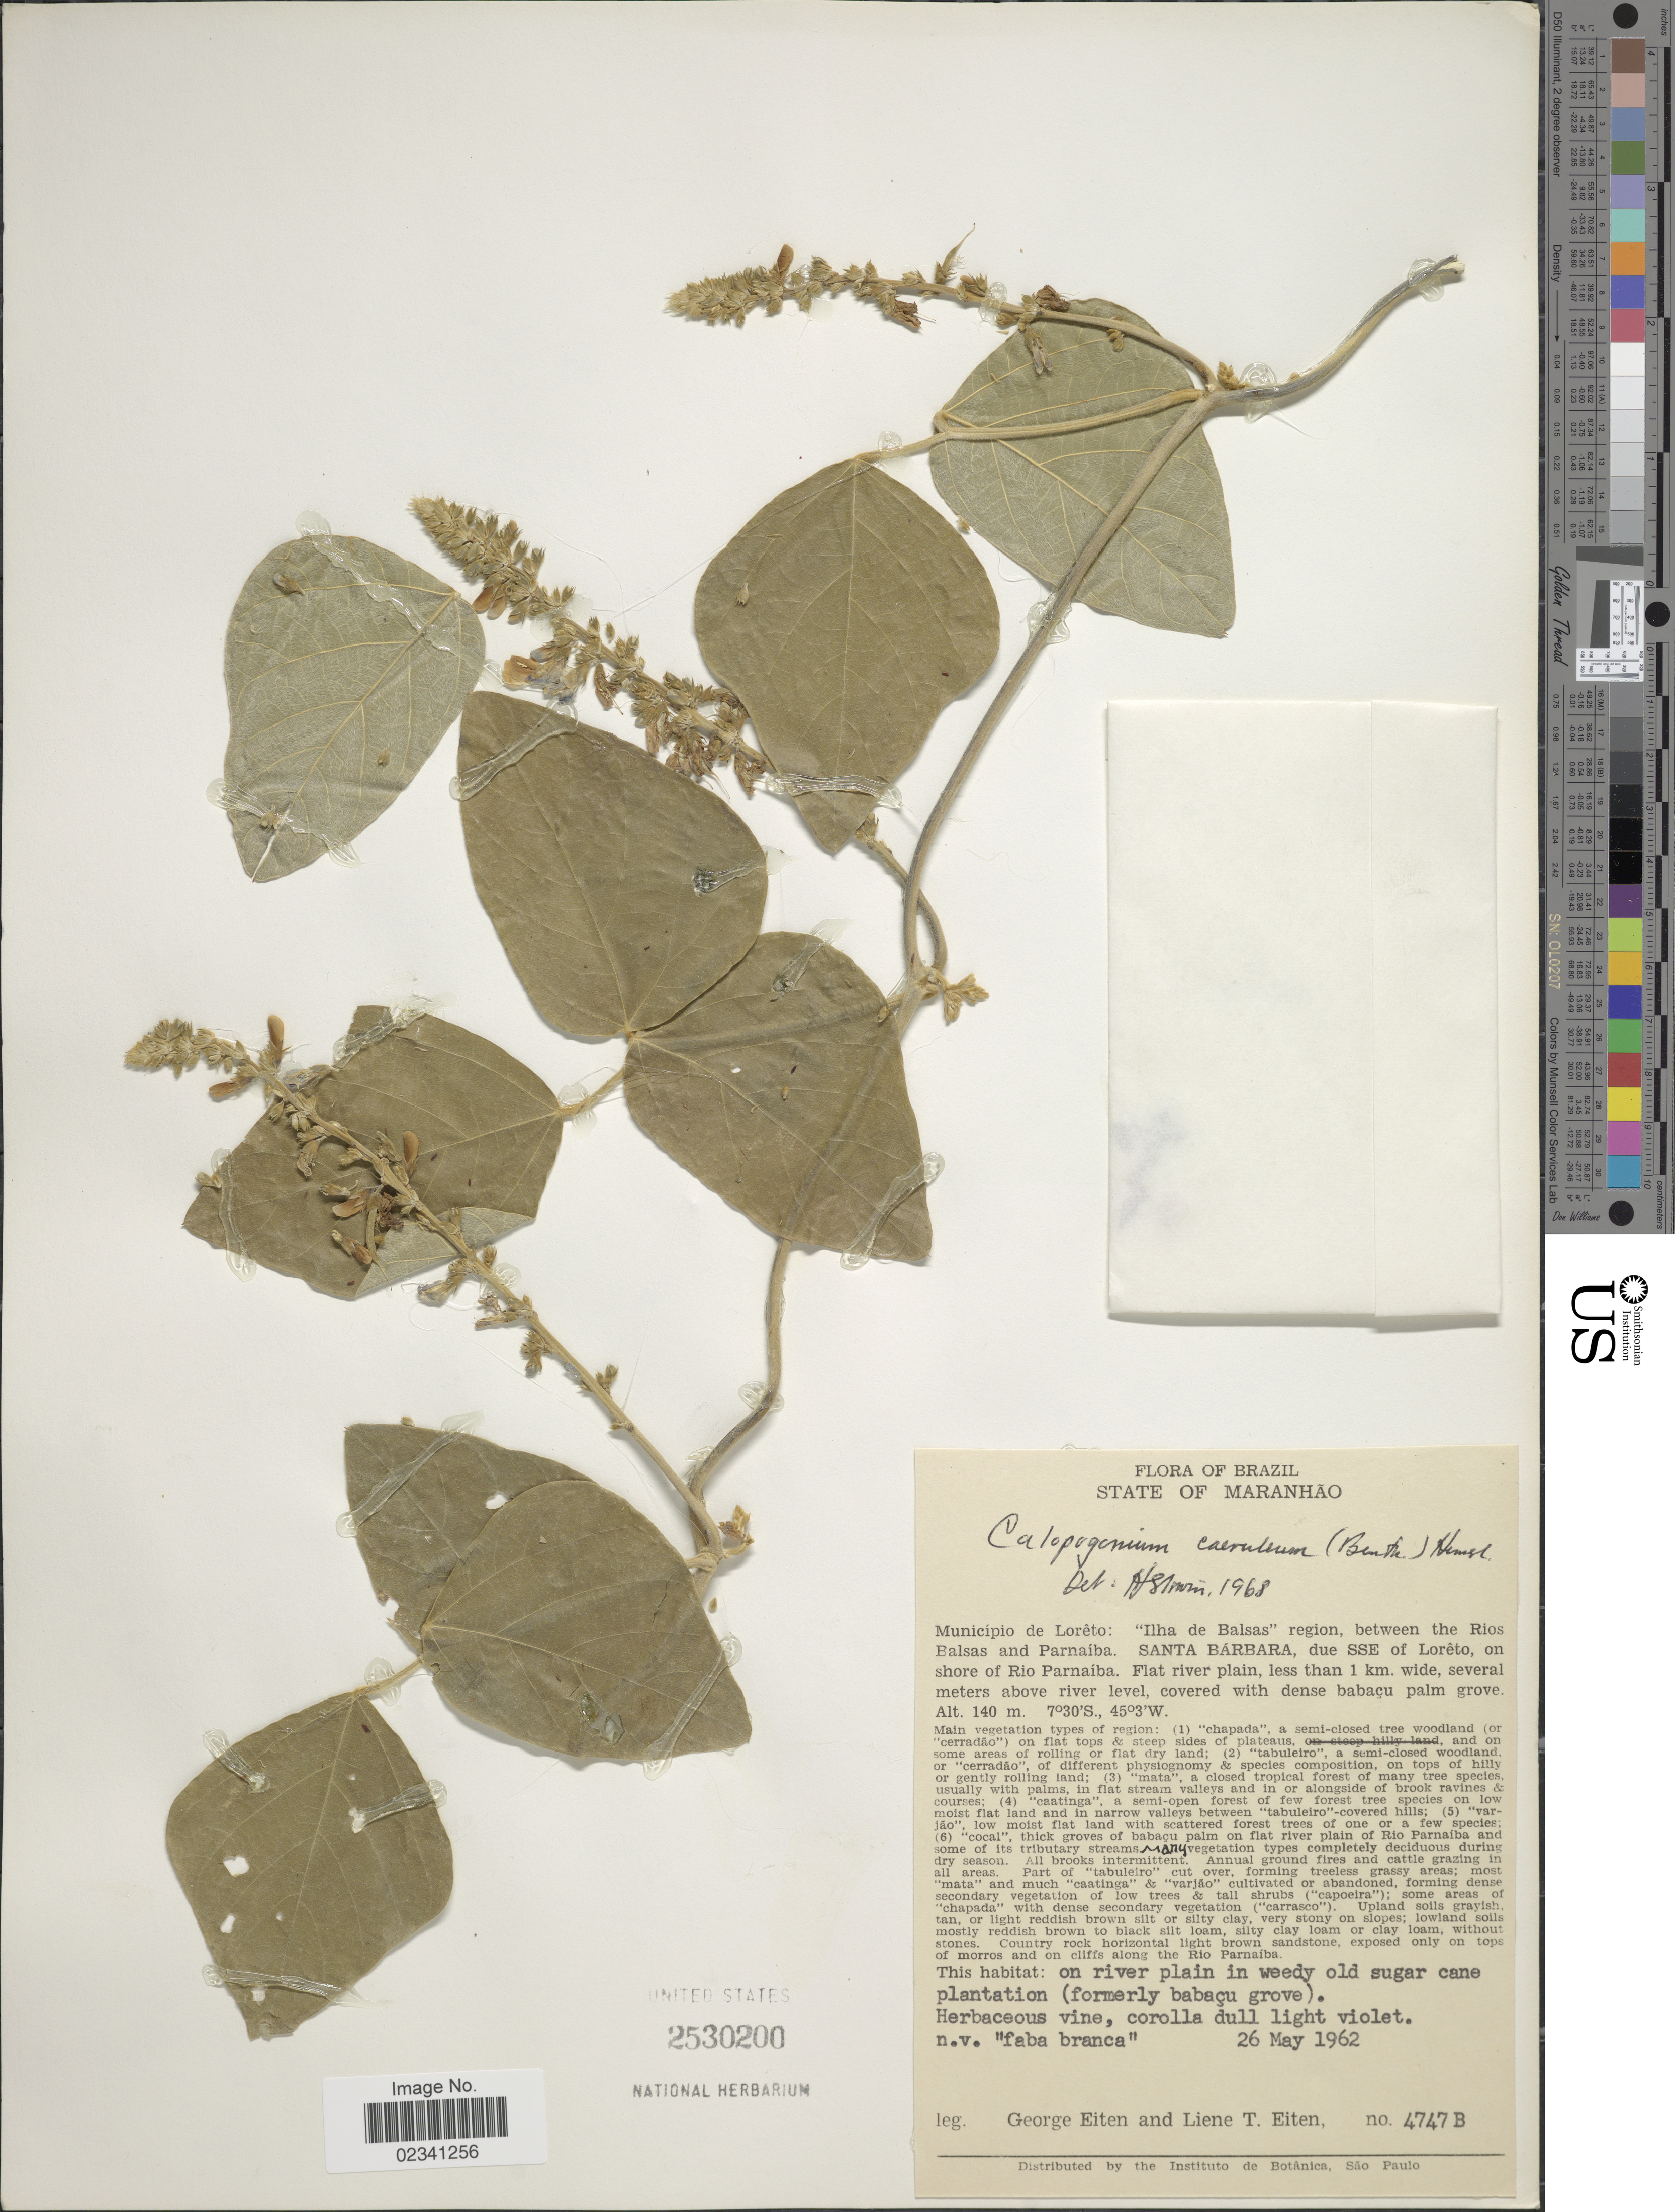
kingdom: Plantae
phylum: Tracheophyta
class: Magnoliopsida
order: Fabales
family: Fabaceae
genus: Calopogonium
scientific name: Calopogonium caeruleum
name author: (Benth.) C. Wright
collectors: G. Eiten & L. T. Eiten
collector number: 4747B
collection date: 1962-05-26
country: Peru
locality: State of Maranhao, Municipio de Loreto: "Ilha de Balsas" region, between the Rios Balsas and Parnaiba. Santa Barbara, due SSE of Loreto, on shore of Rio Parnaiba. Flat river plain, less than 1 km. wide, several meters above river level, covered with dense babacu palm grove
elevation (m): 140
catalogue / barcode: US 2530200